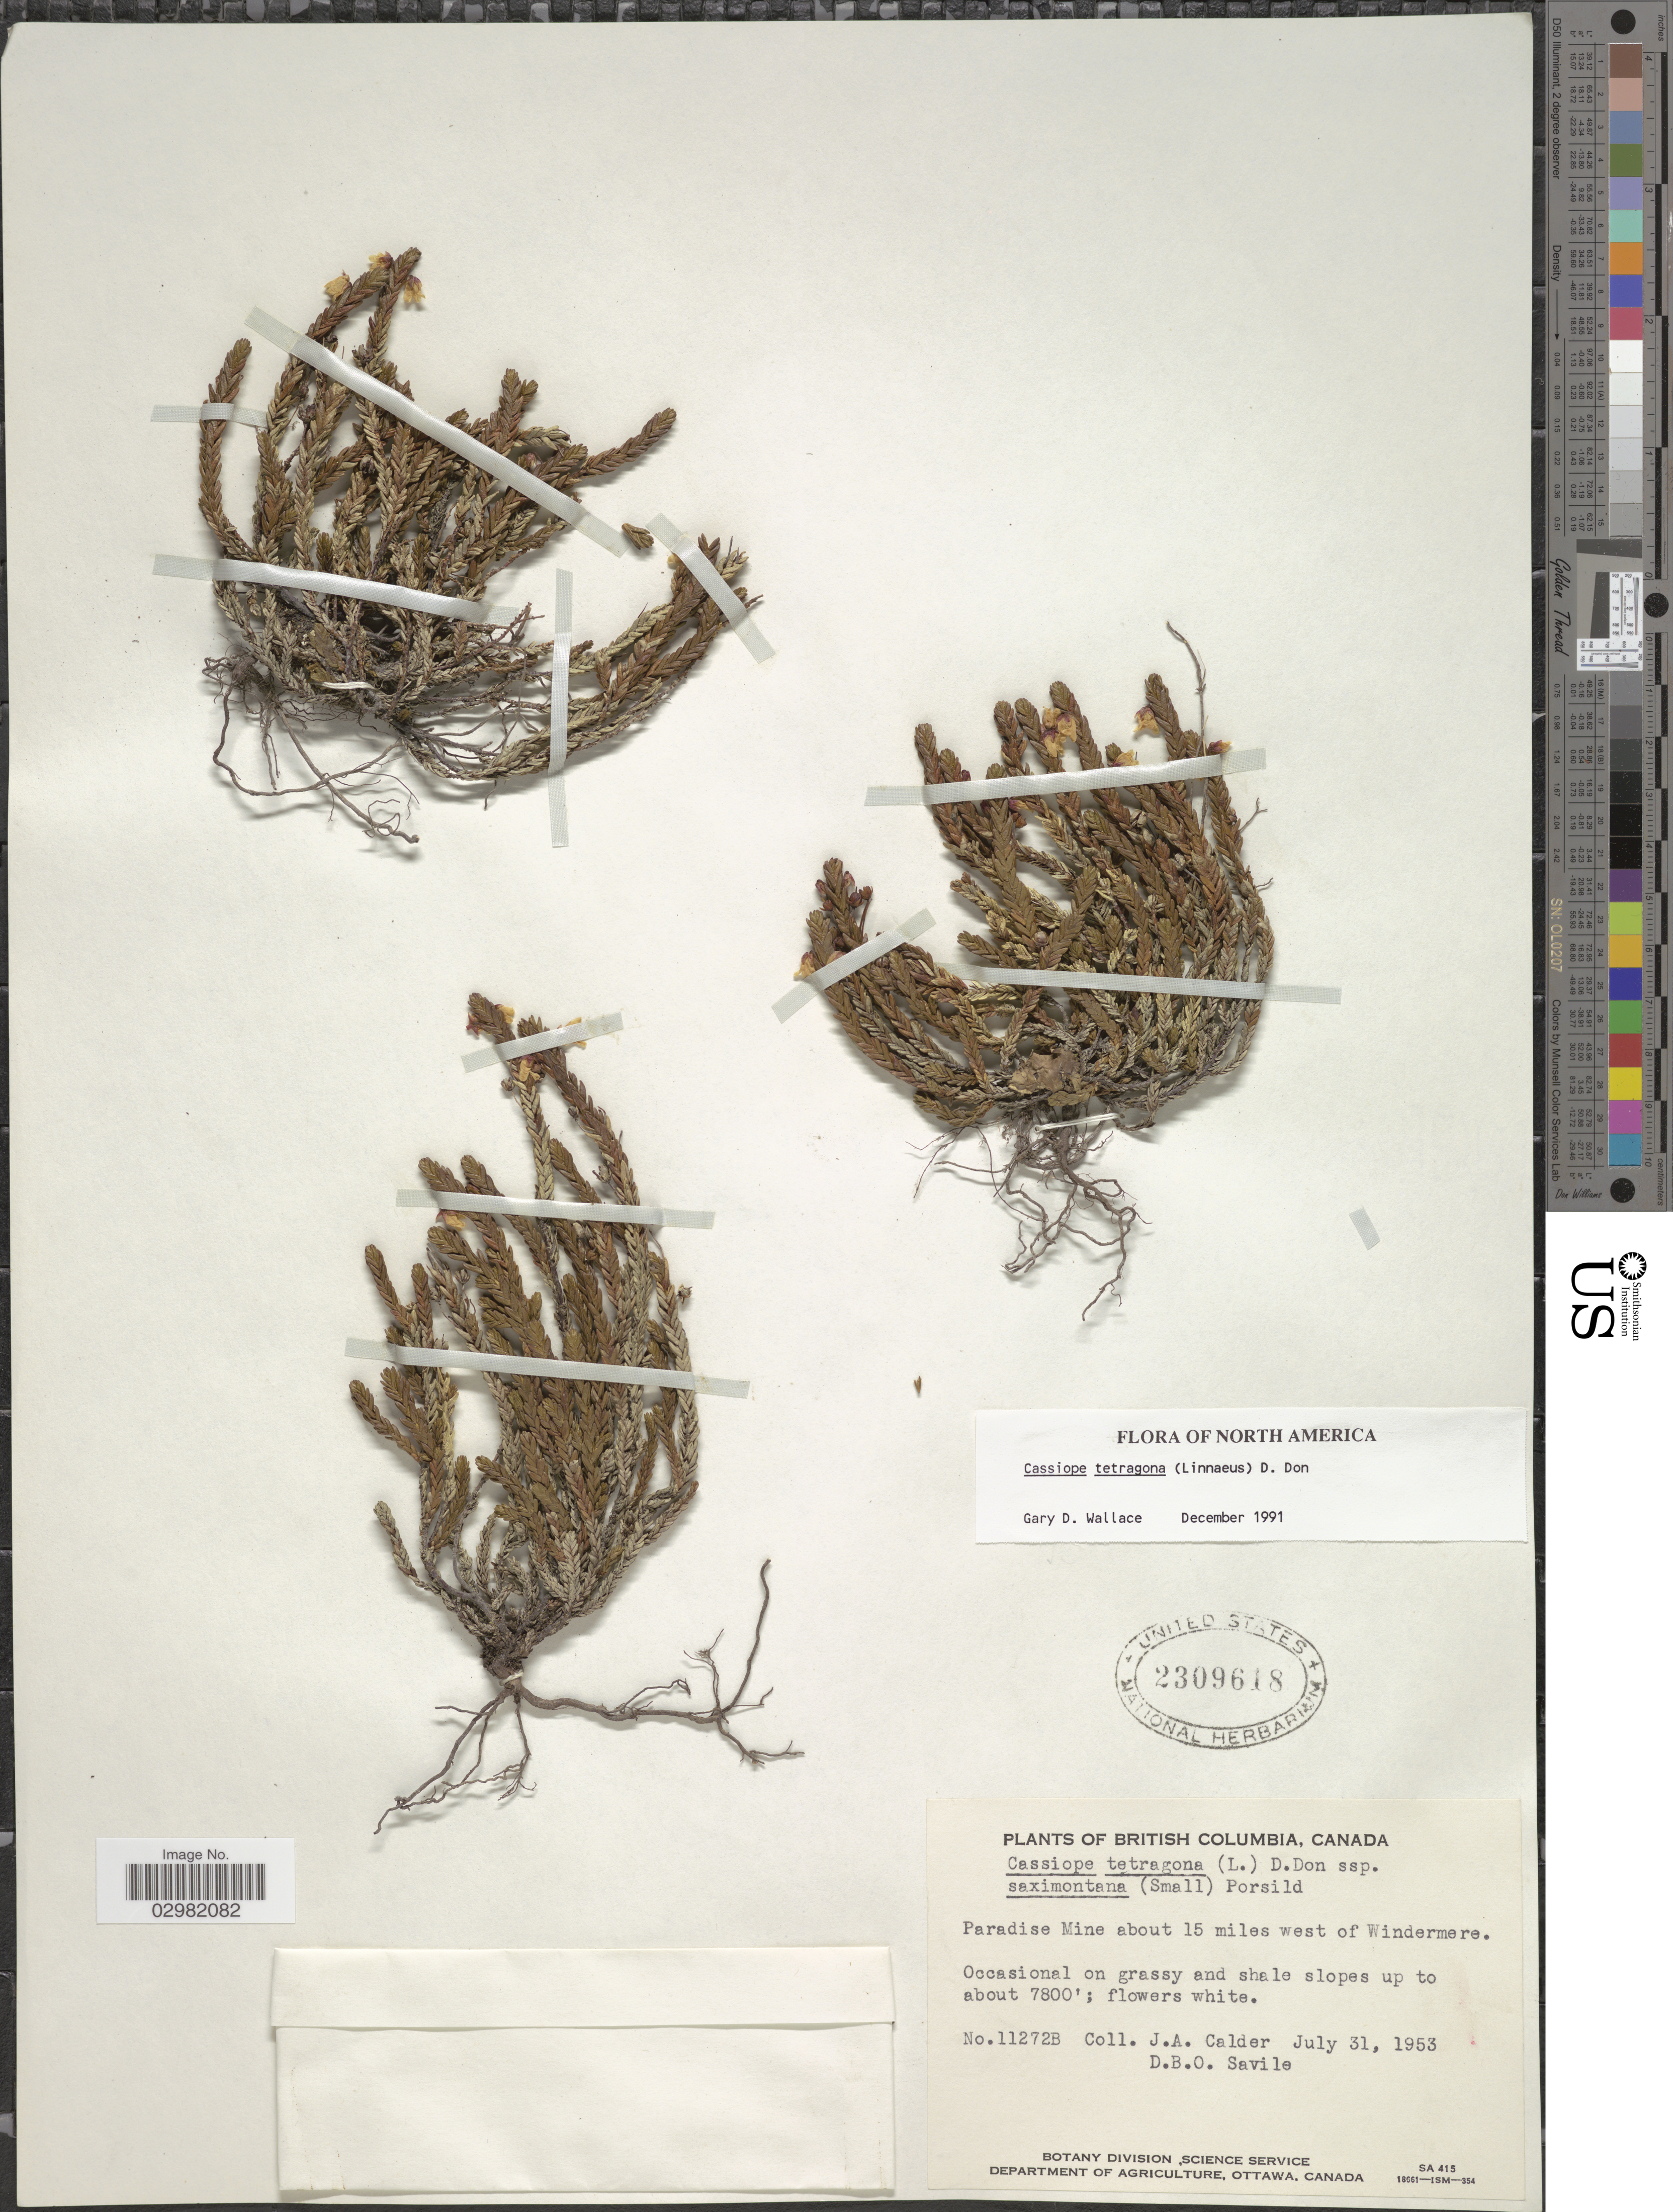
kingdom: Plantae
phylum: Tracheophyta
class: Magnoliopsida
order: Ericales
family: Ericaceae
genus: Cassiope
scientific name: Cassiope tetragona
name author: (L.) D. Don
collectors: J. A. Calder & D. Savile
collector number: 11272B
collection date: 1953-07-31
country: Canada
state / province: British Columbia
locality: Paradise Mine about 15 miles west of Windermere.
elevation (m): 2377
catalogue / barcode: US 2309618